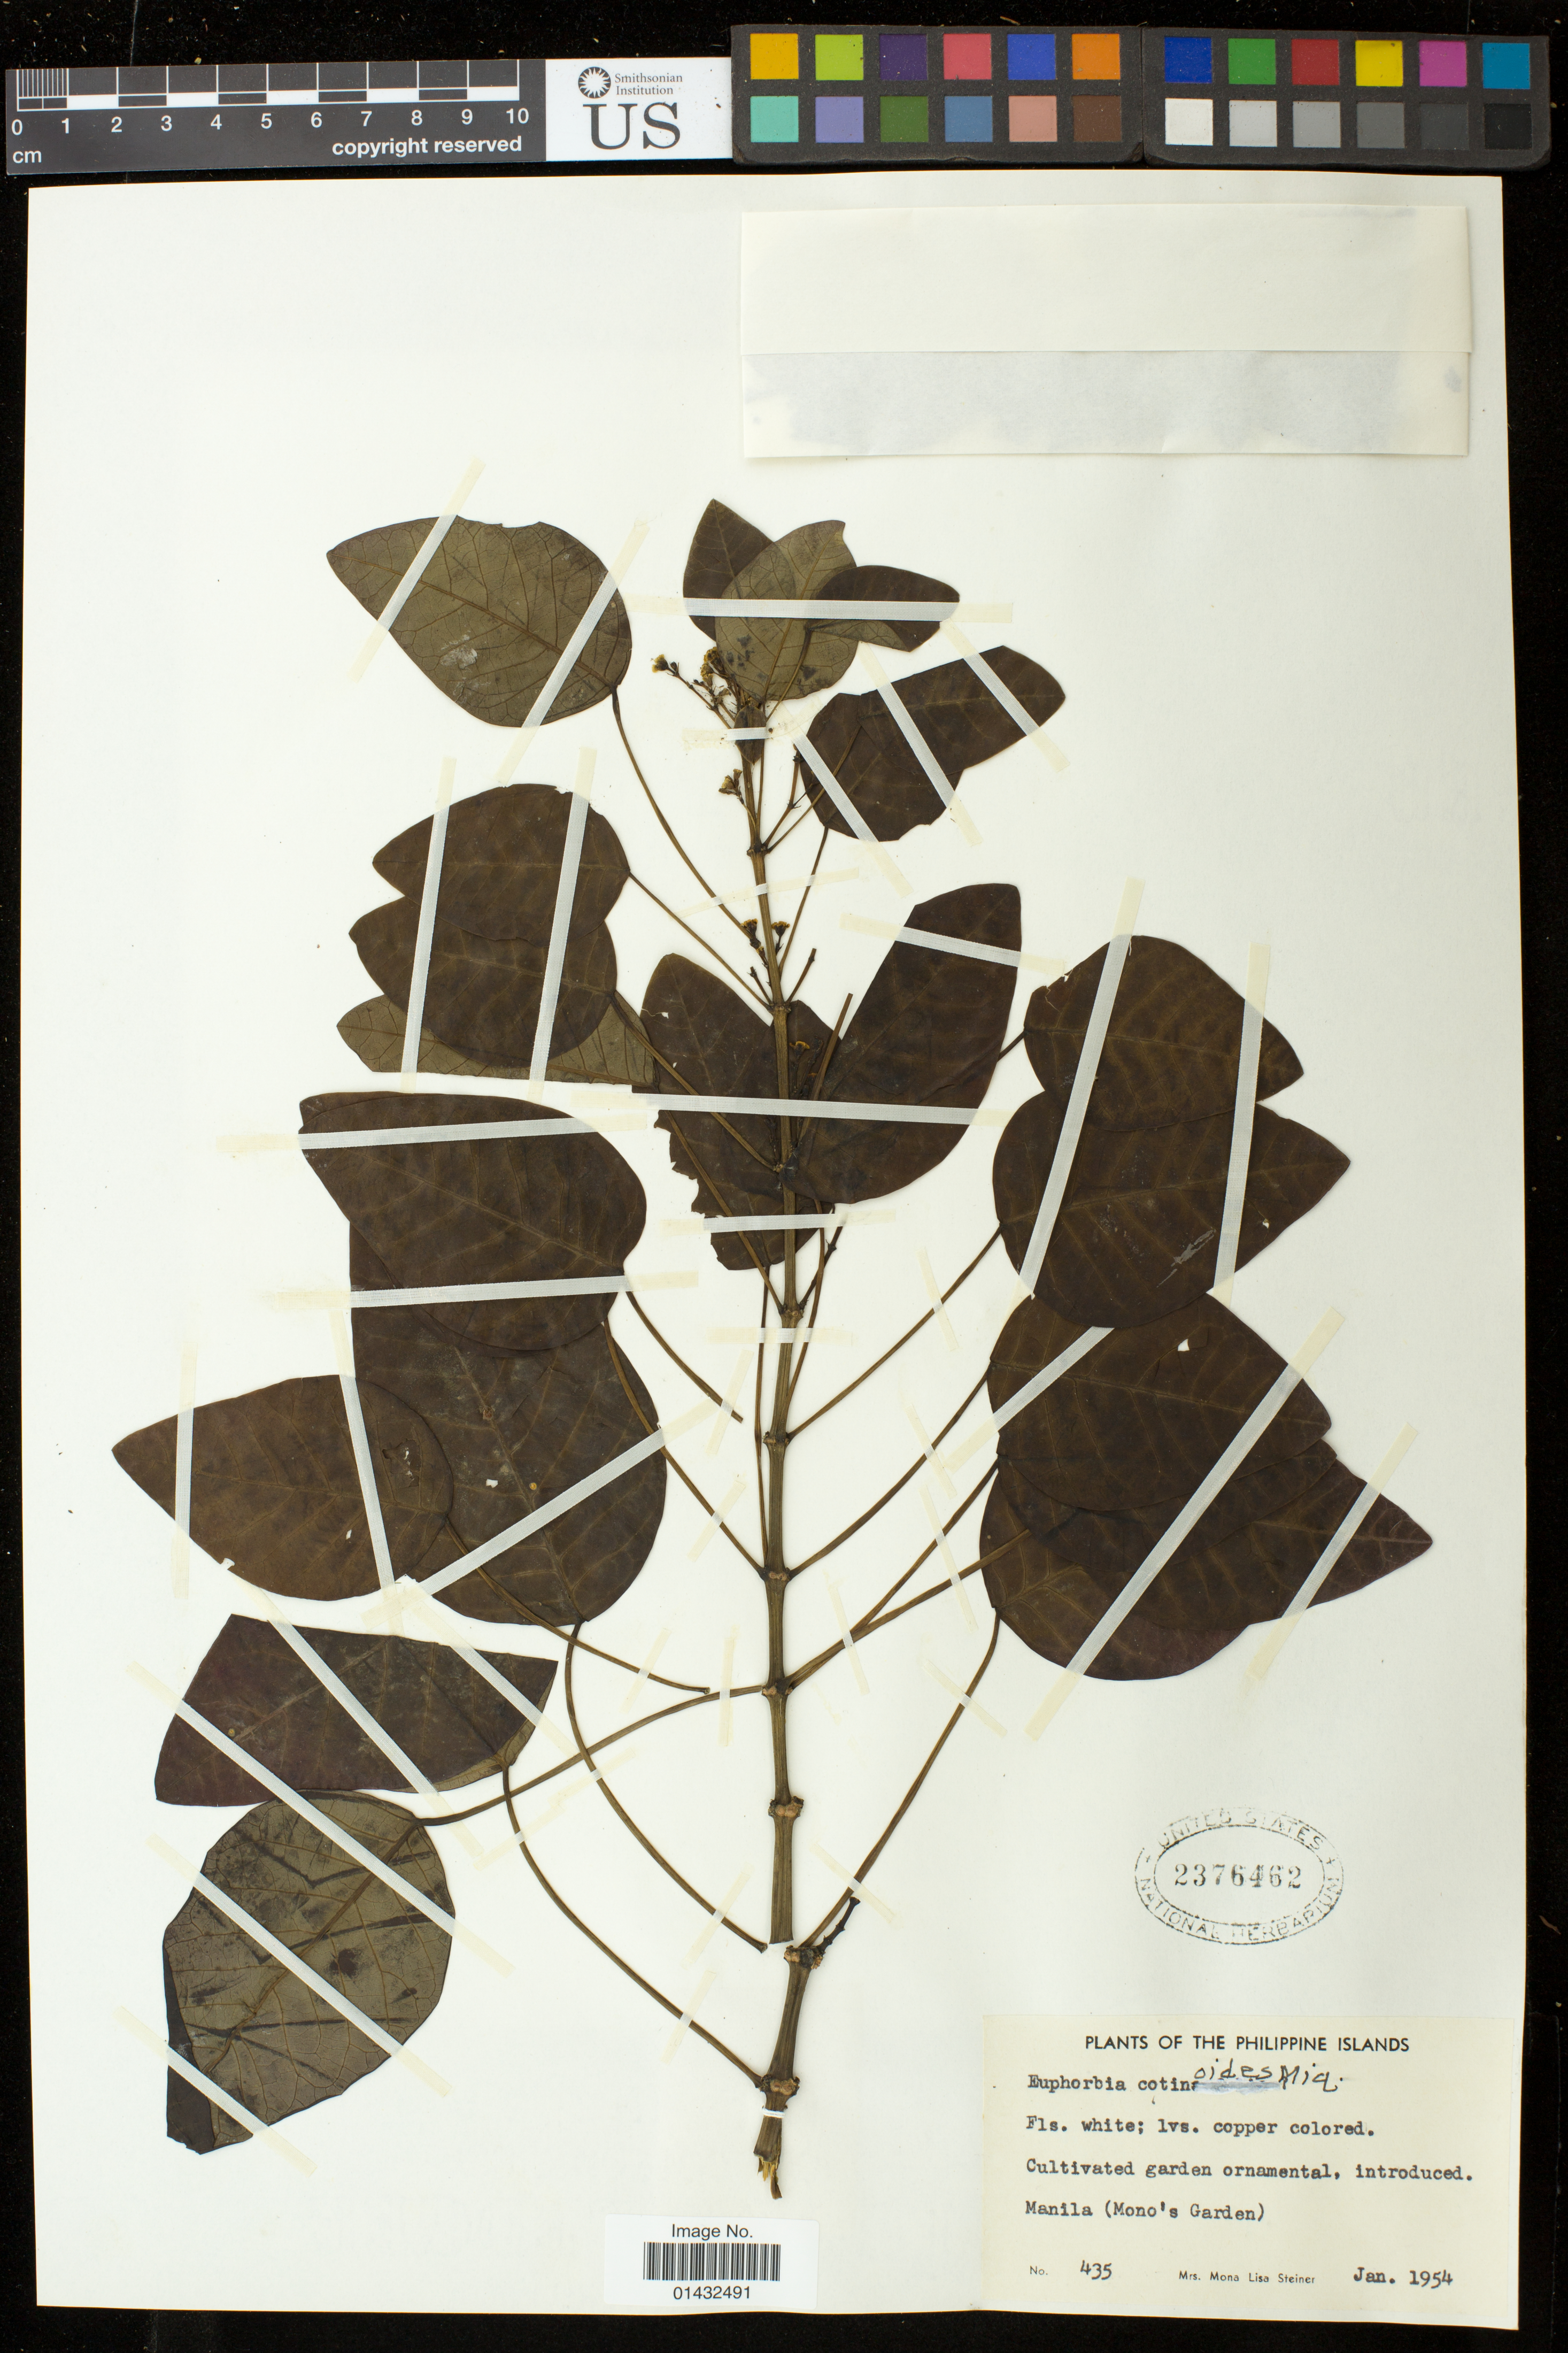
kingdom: Plantae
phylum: Tracheophyta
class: Magnoliopsida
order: Malpighiales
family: Euphorbiaceae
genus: Euphorbia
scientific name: Euphorbia cotinifolia subsp. cotinoides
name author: (Miq.) Christenh.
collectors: M. Steiner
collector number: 435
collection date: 1954-01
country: Philippines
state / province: National Capital Region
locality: Manila (Mono's Garden)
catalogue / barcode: US 2376462